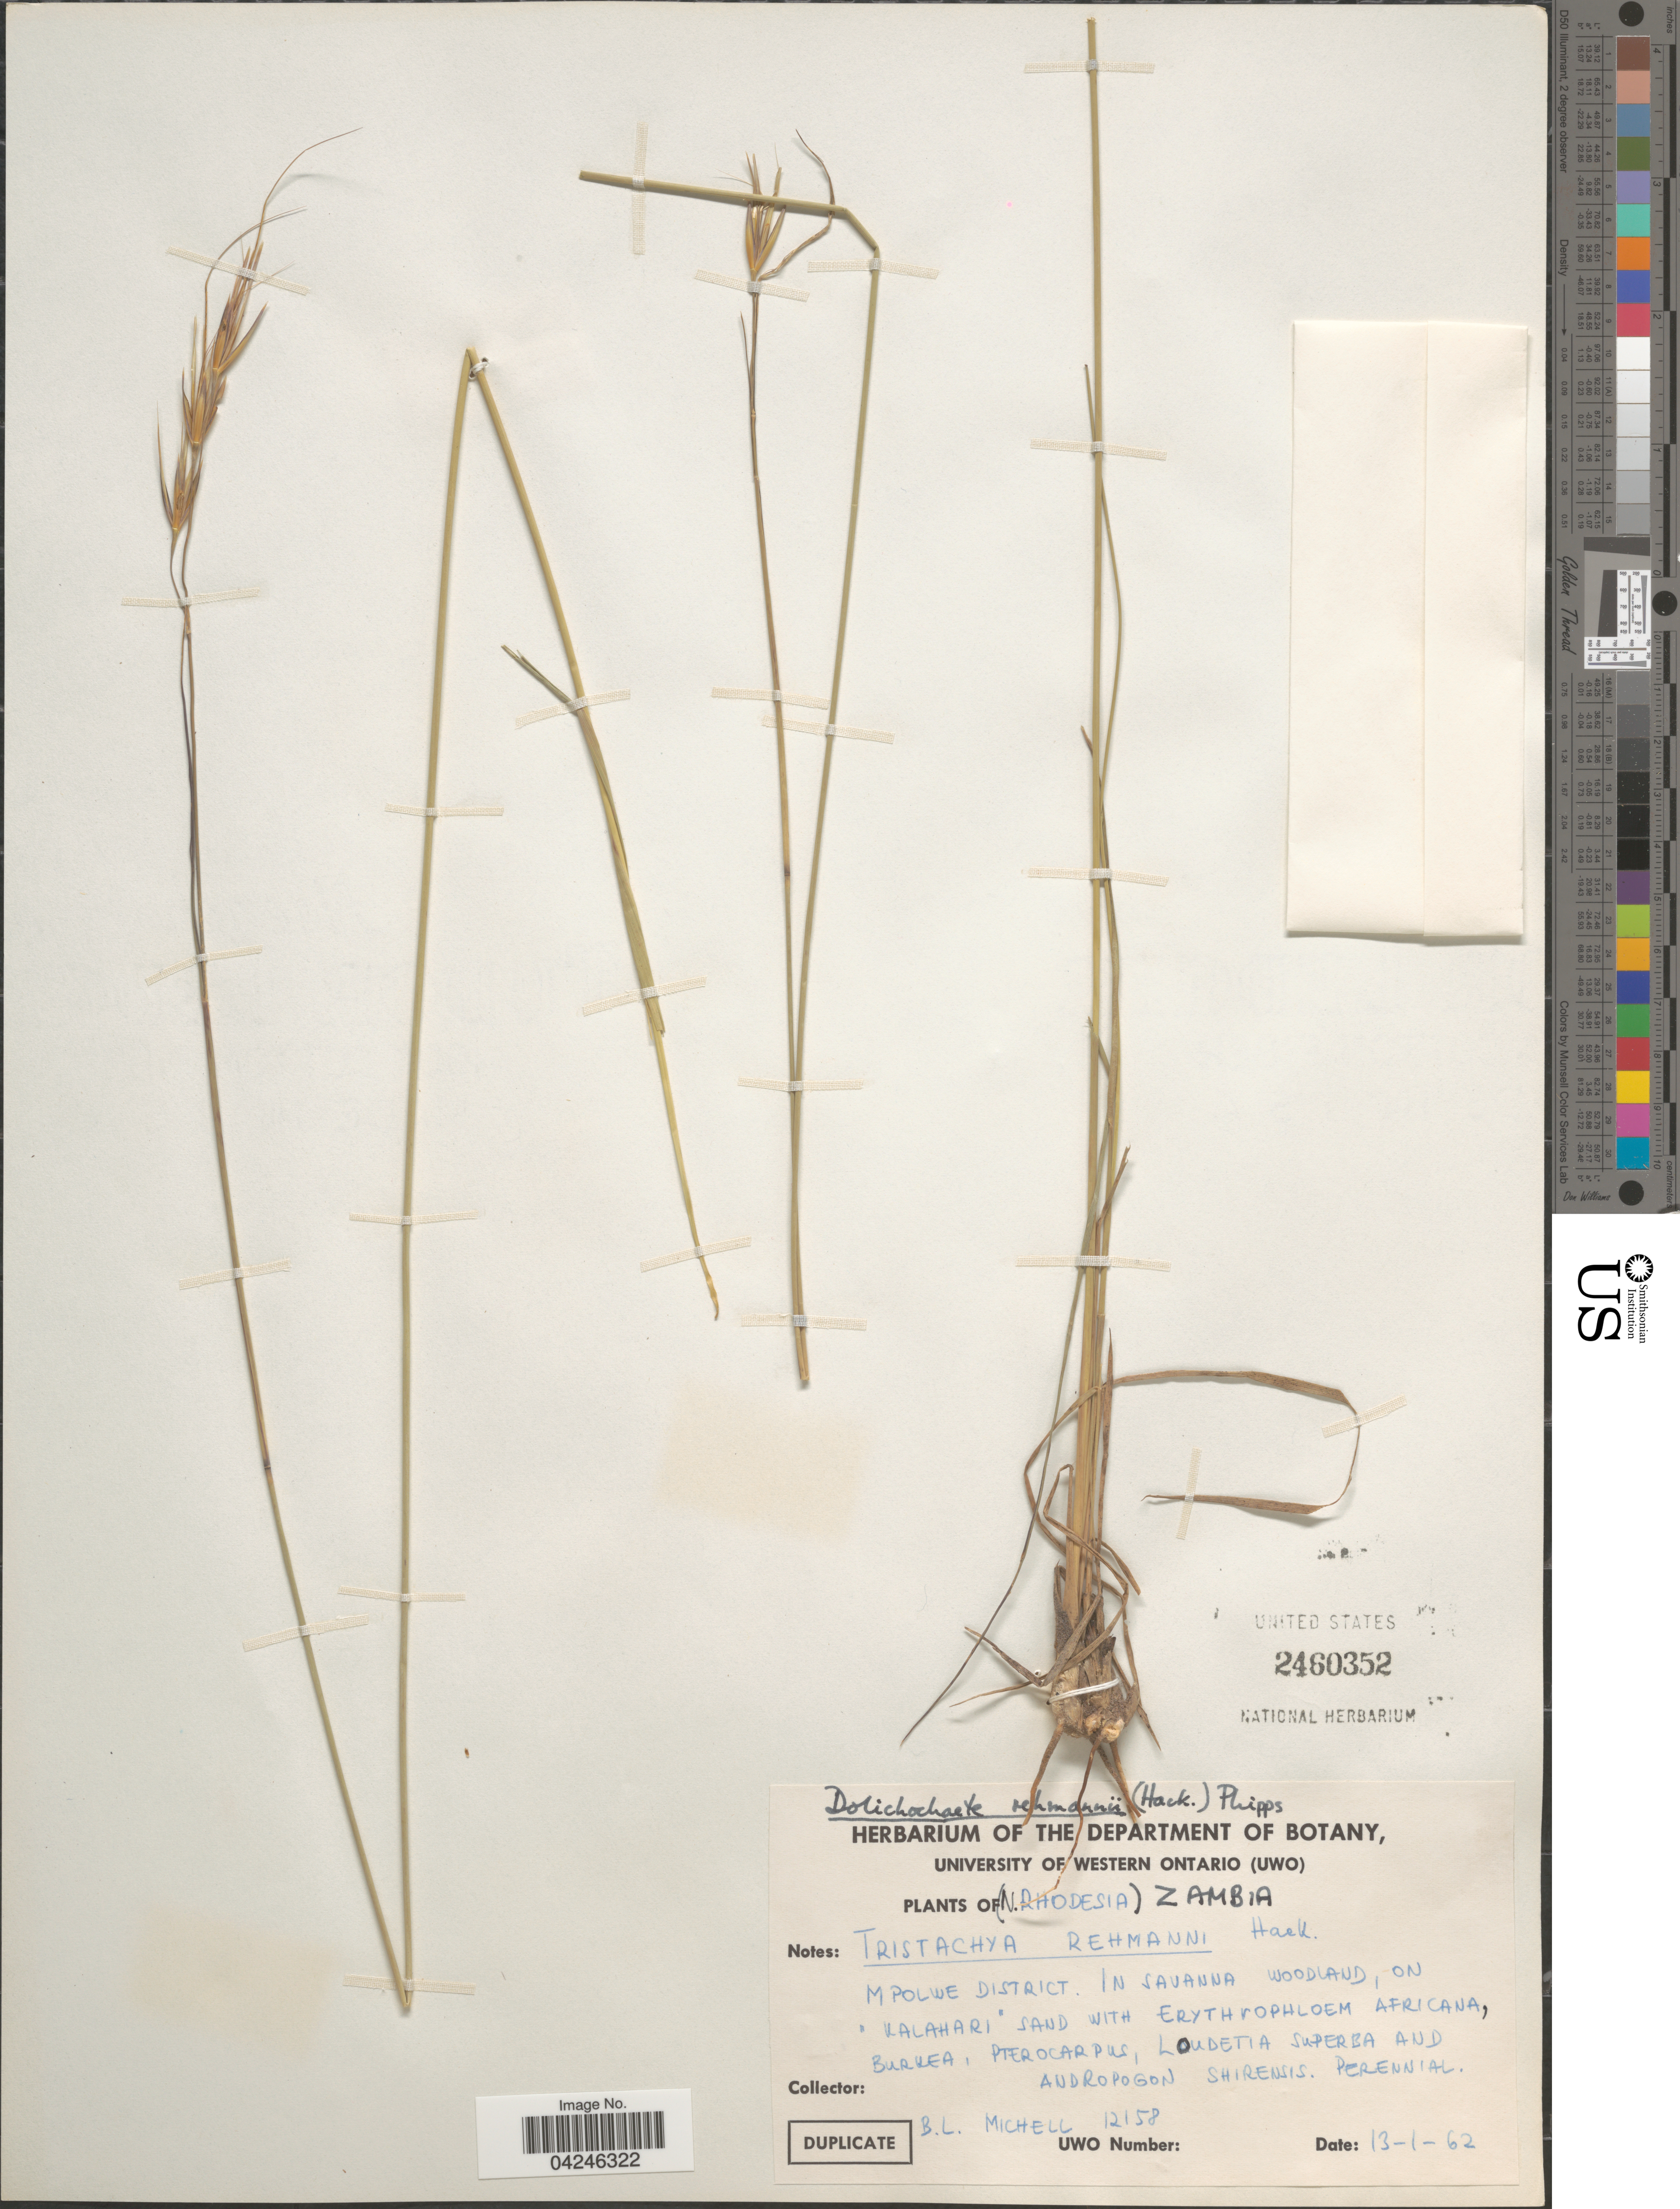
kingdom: Plantae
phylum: Tracheophyta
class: Liliopsida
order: Poales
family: Poaceae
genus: Tristachya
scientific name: Tristachya rehmannii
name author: Hack. in Schinz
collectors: B. Michell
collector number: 12158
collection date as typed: Transcribed d/m/y: 13/1/62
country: Zambia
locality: (N.Rhodesia). Mpolwe District.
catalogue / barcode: US 2460352